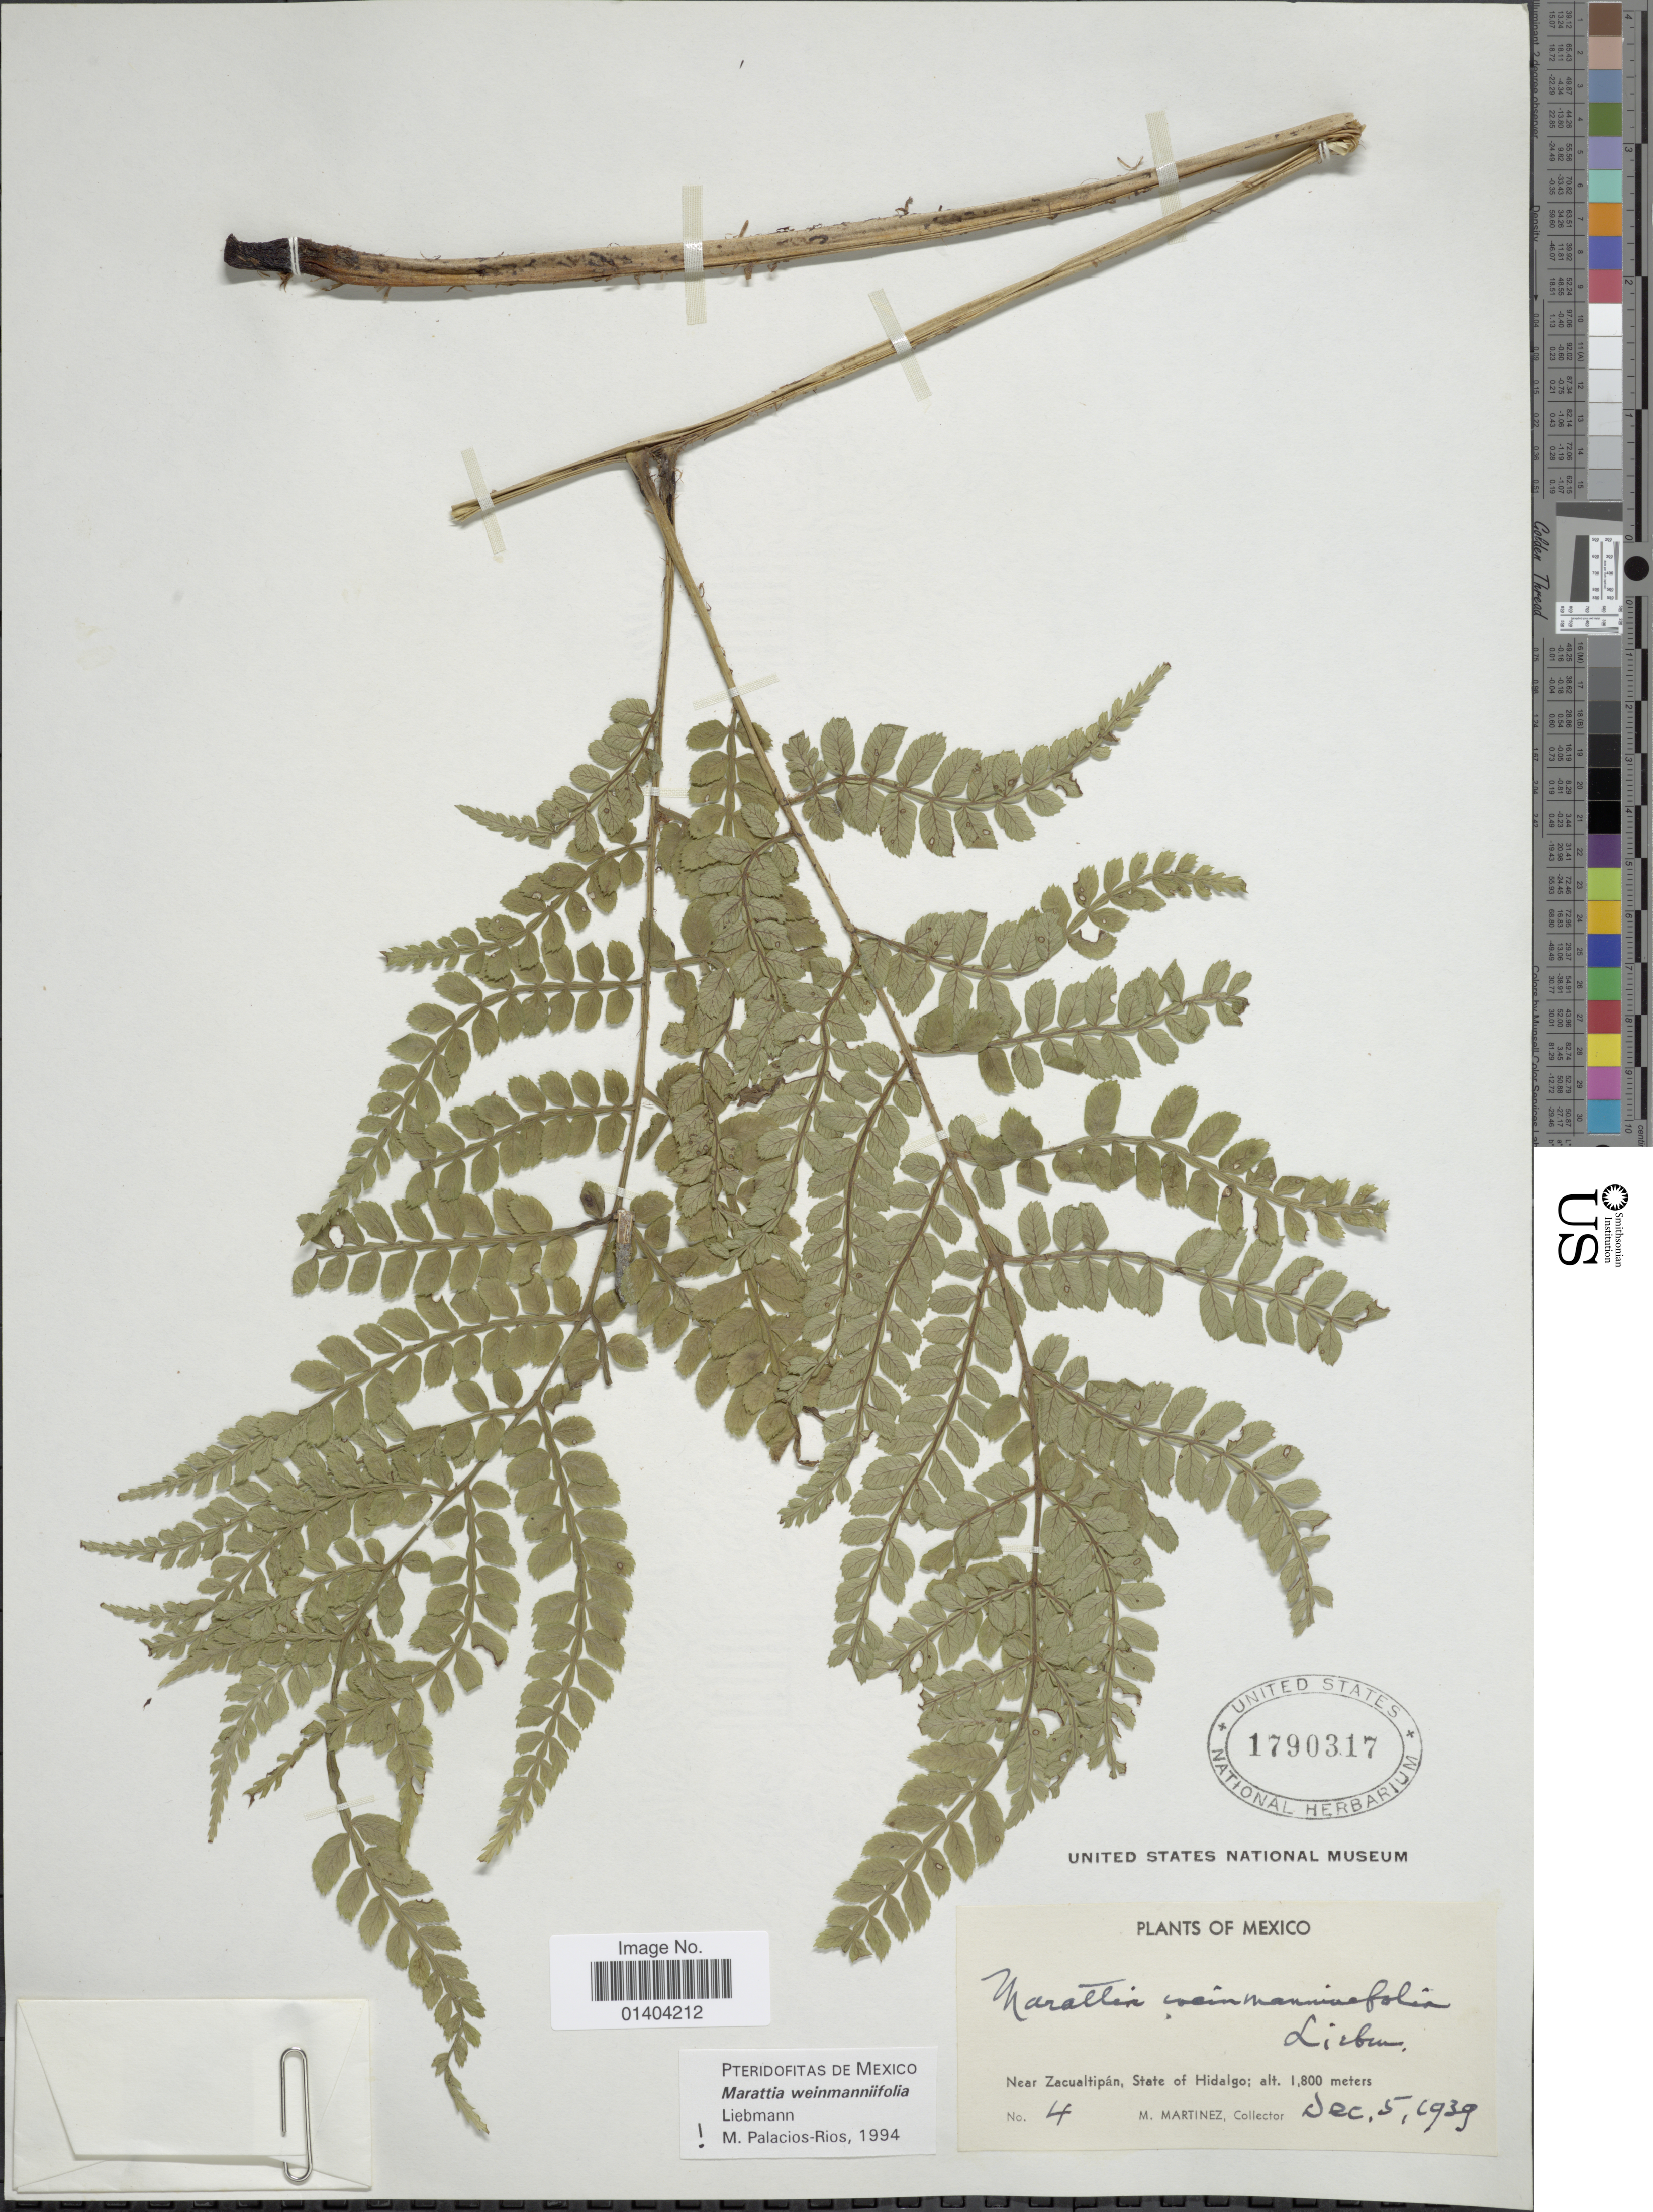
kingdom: Plantae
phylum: Tracheophyta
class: Polypodiopsida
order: Marattiales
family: Marattiaceae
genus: Marattia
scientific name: Marattia weinmanniifolia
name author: Liebm.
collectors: M. Martinez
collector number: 4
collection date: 1939-12-05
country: Mexico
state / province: Hidalgo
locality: Near Zacualtipan state of Hidalgo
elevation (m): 1800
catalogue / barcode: US 1790317